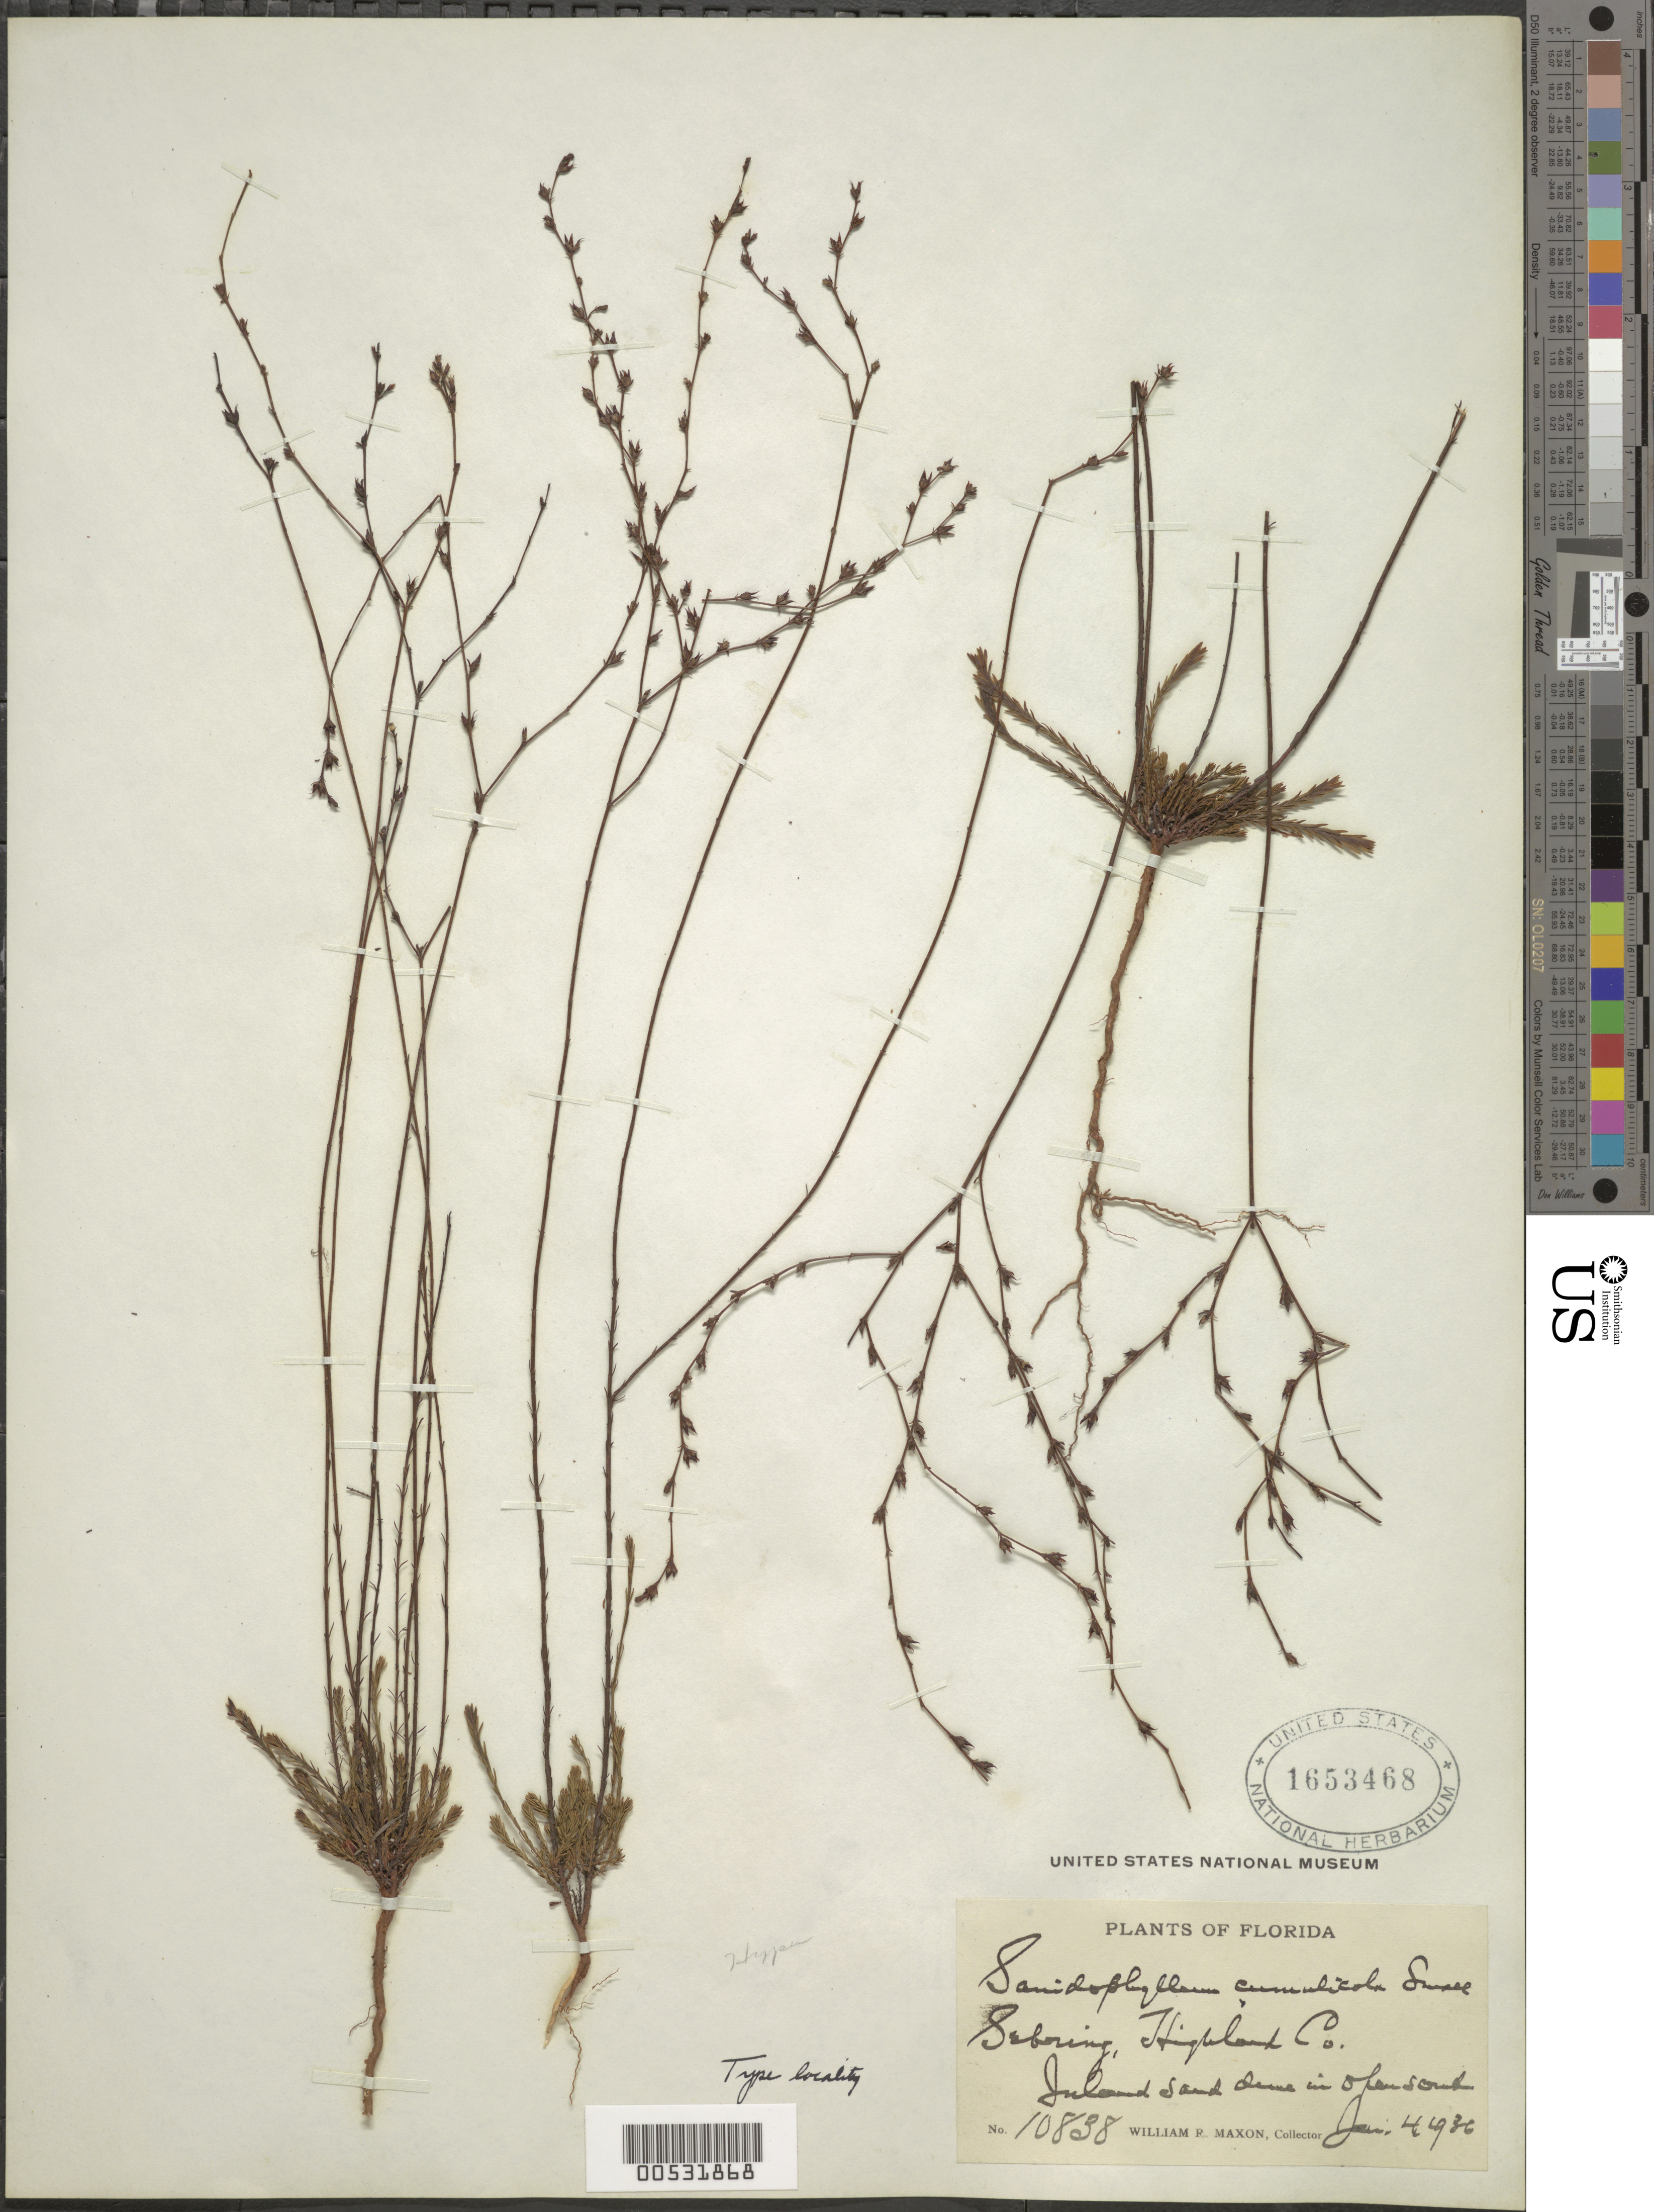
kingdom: Plantae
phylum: Tracheophyta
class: Magnoliopsida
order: Malpighiales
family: Hypericaceae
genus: Hypericum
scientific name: Hypericum cumulicola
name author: Small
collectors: W. R. Maxon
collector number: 10838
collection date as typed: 04 Jan 1936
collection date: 1936-01-04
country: United States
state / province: Florida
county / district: Highlands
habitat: Inland sand dune in open scrub.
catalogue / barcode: US 1653468